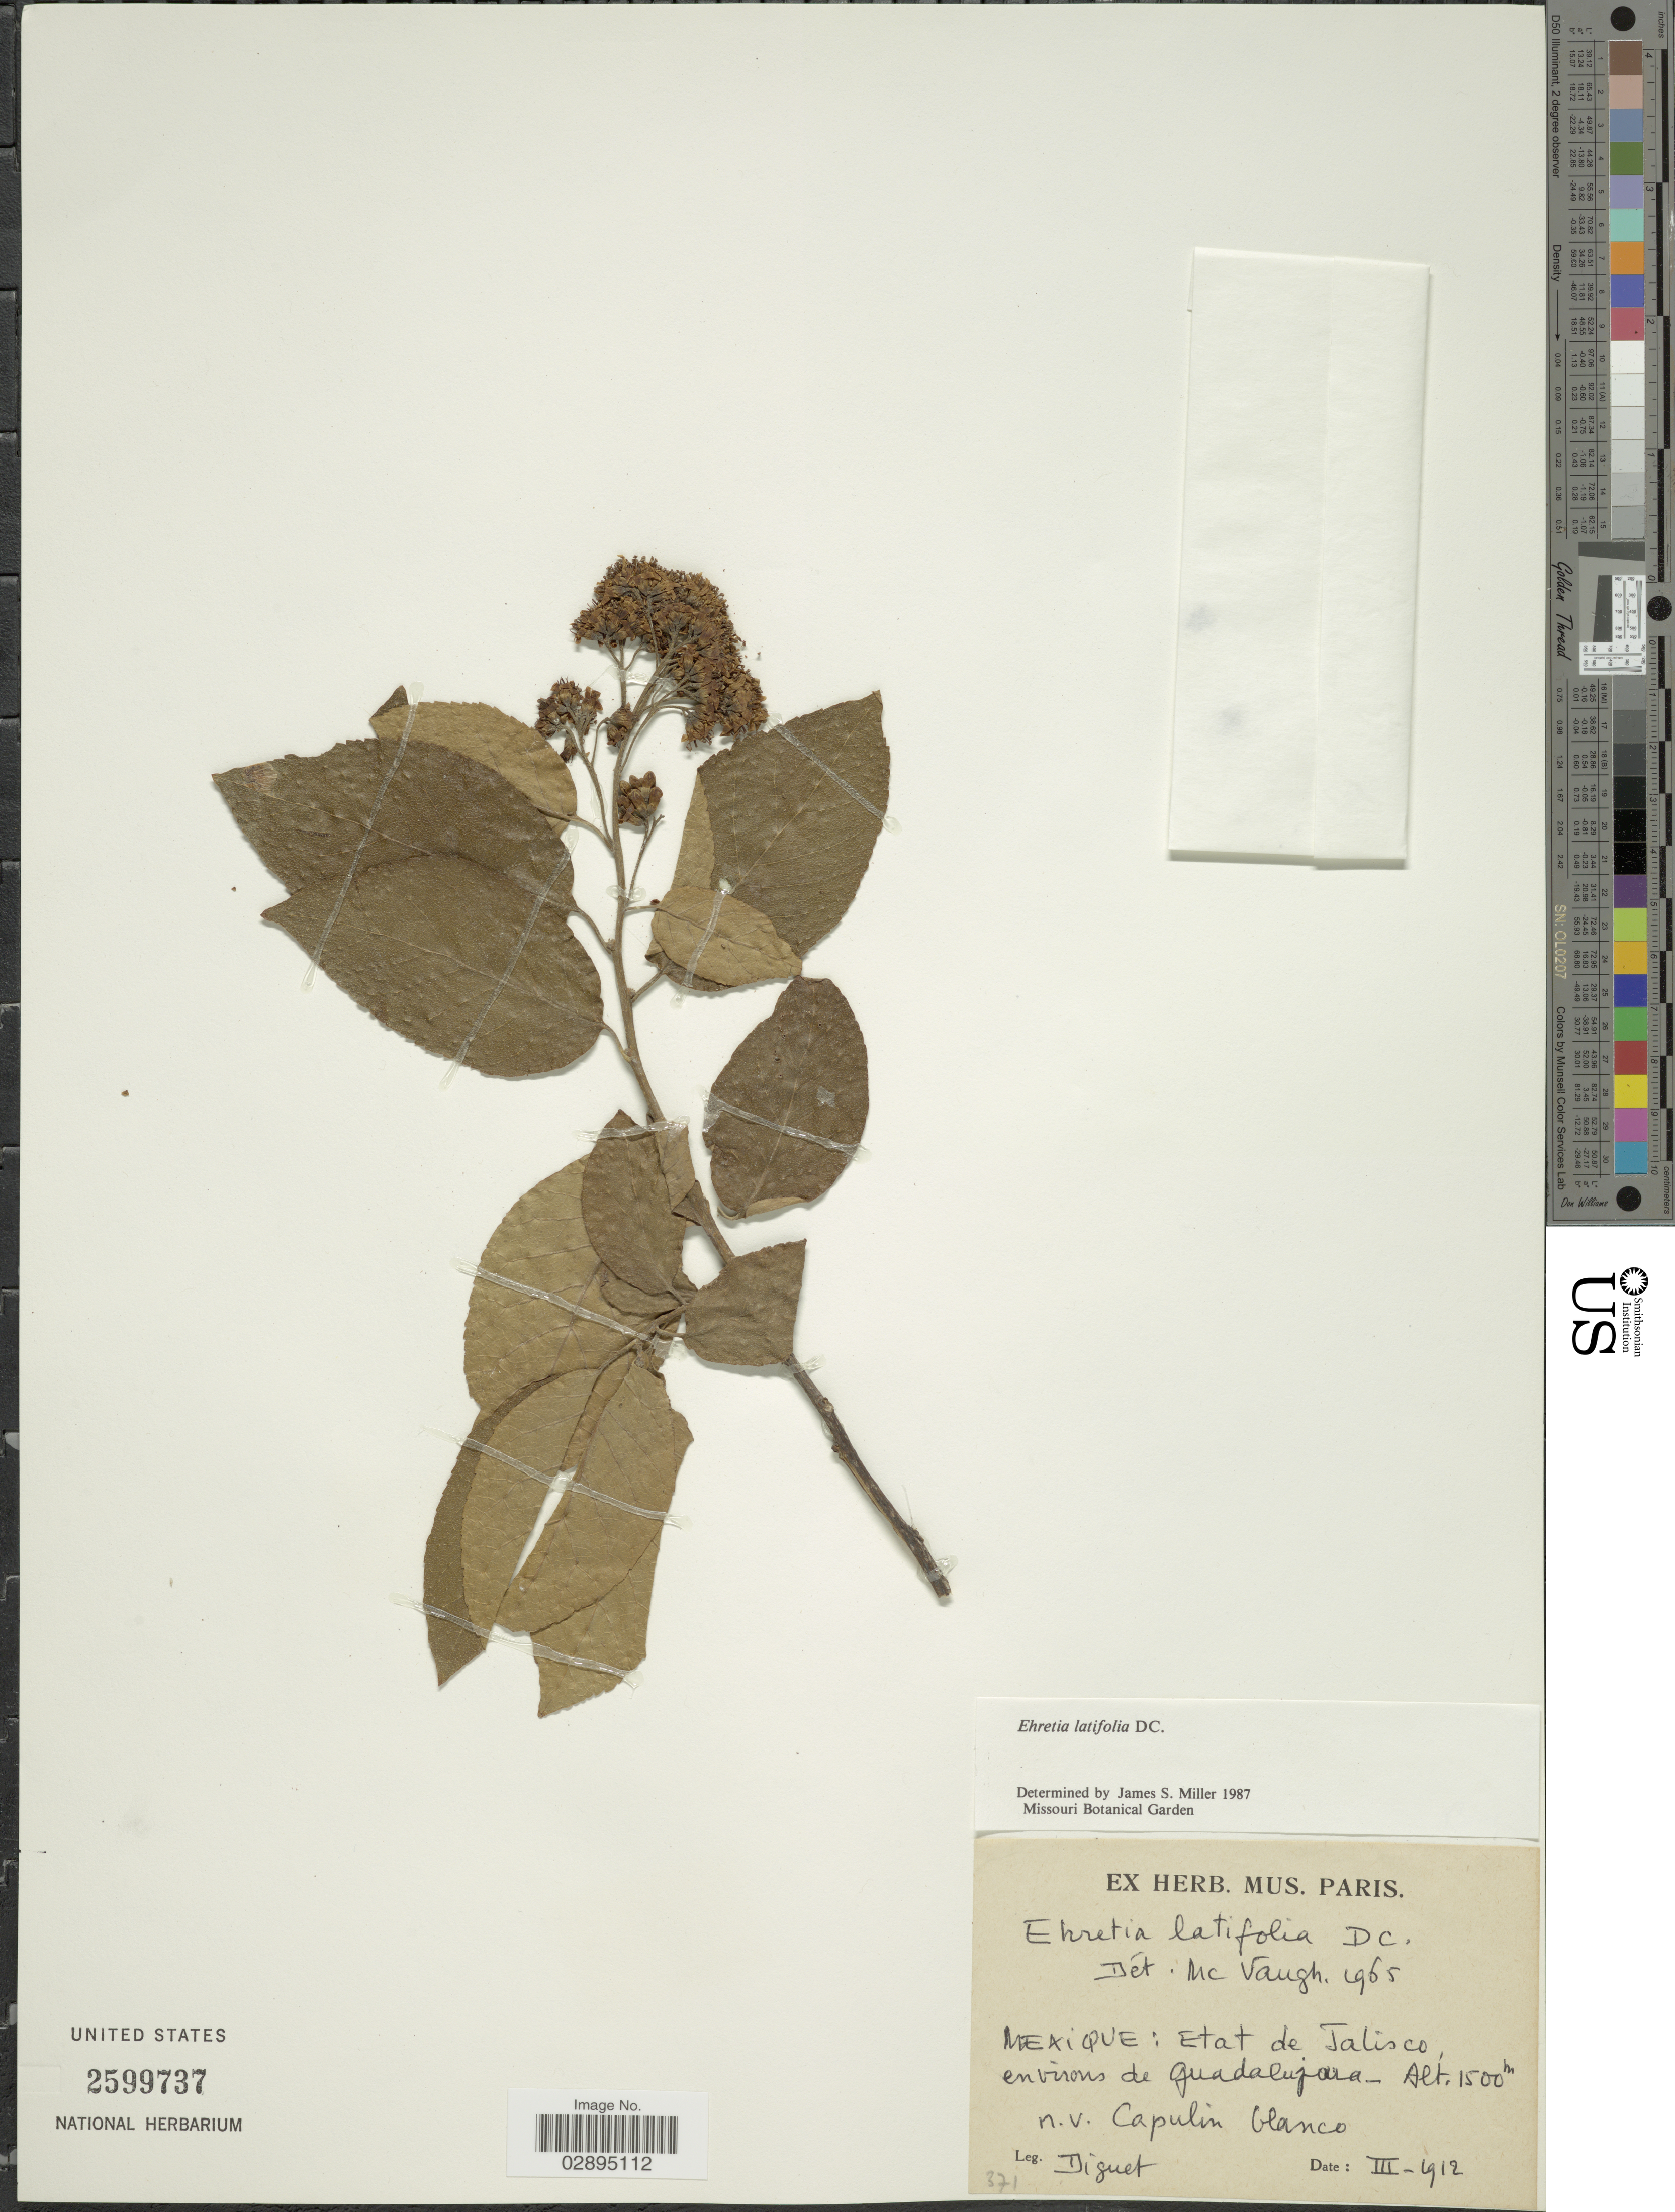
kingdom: Plantae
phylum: Tracheophyta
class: Magnoliopsida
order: Boraginales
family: Ehretiaceae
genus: Ehretia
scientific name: Ehretia latifolia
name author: DC.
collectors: -. Diguet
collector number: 371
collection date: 1912-03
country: Mexico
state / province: Jalisco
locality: Etat de Jalisco, environs de Guadalujara.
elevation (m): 1500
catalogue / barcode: US 2599737